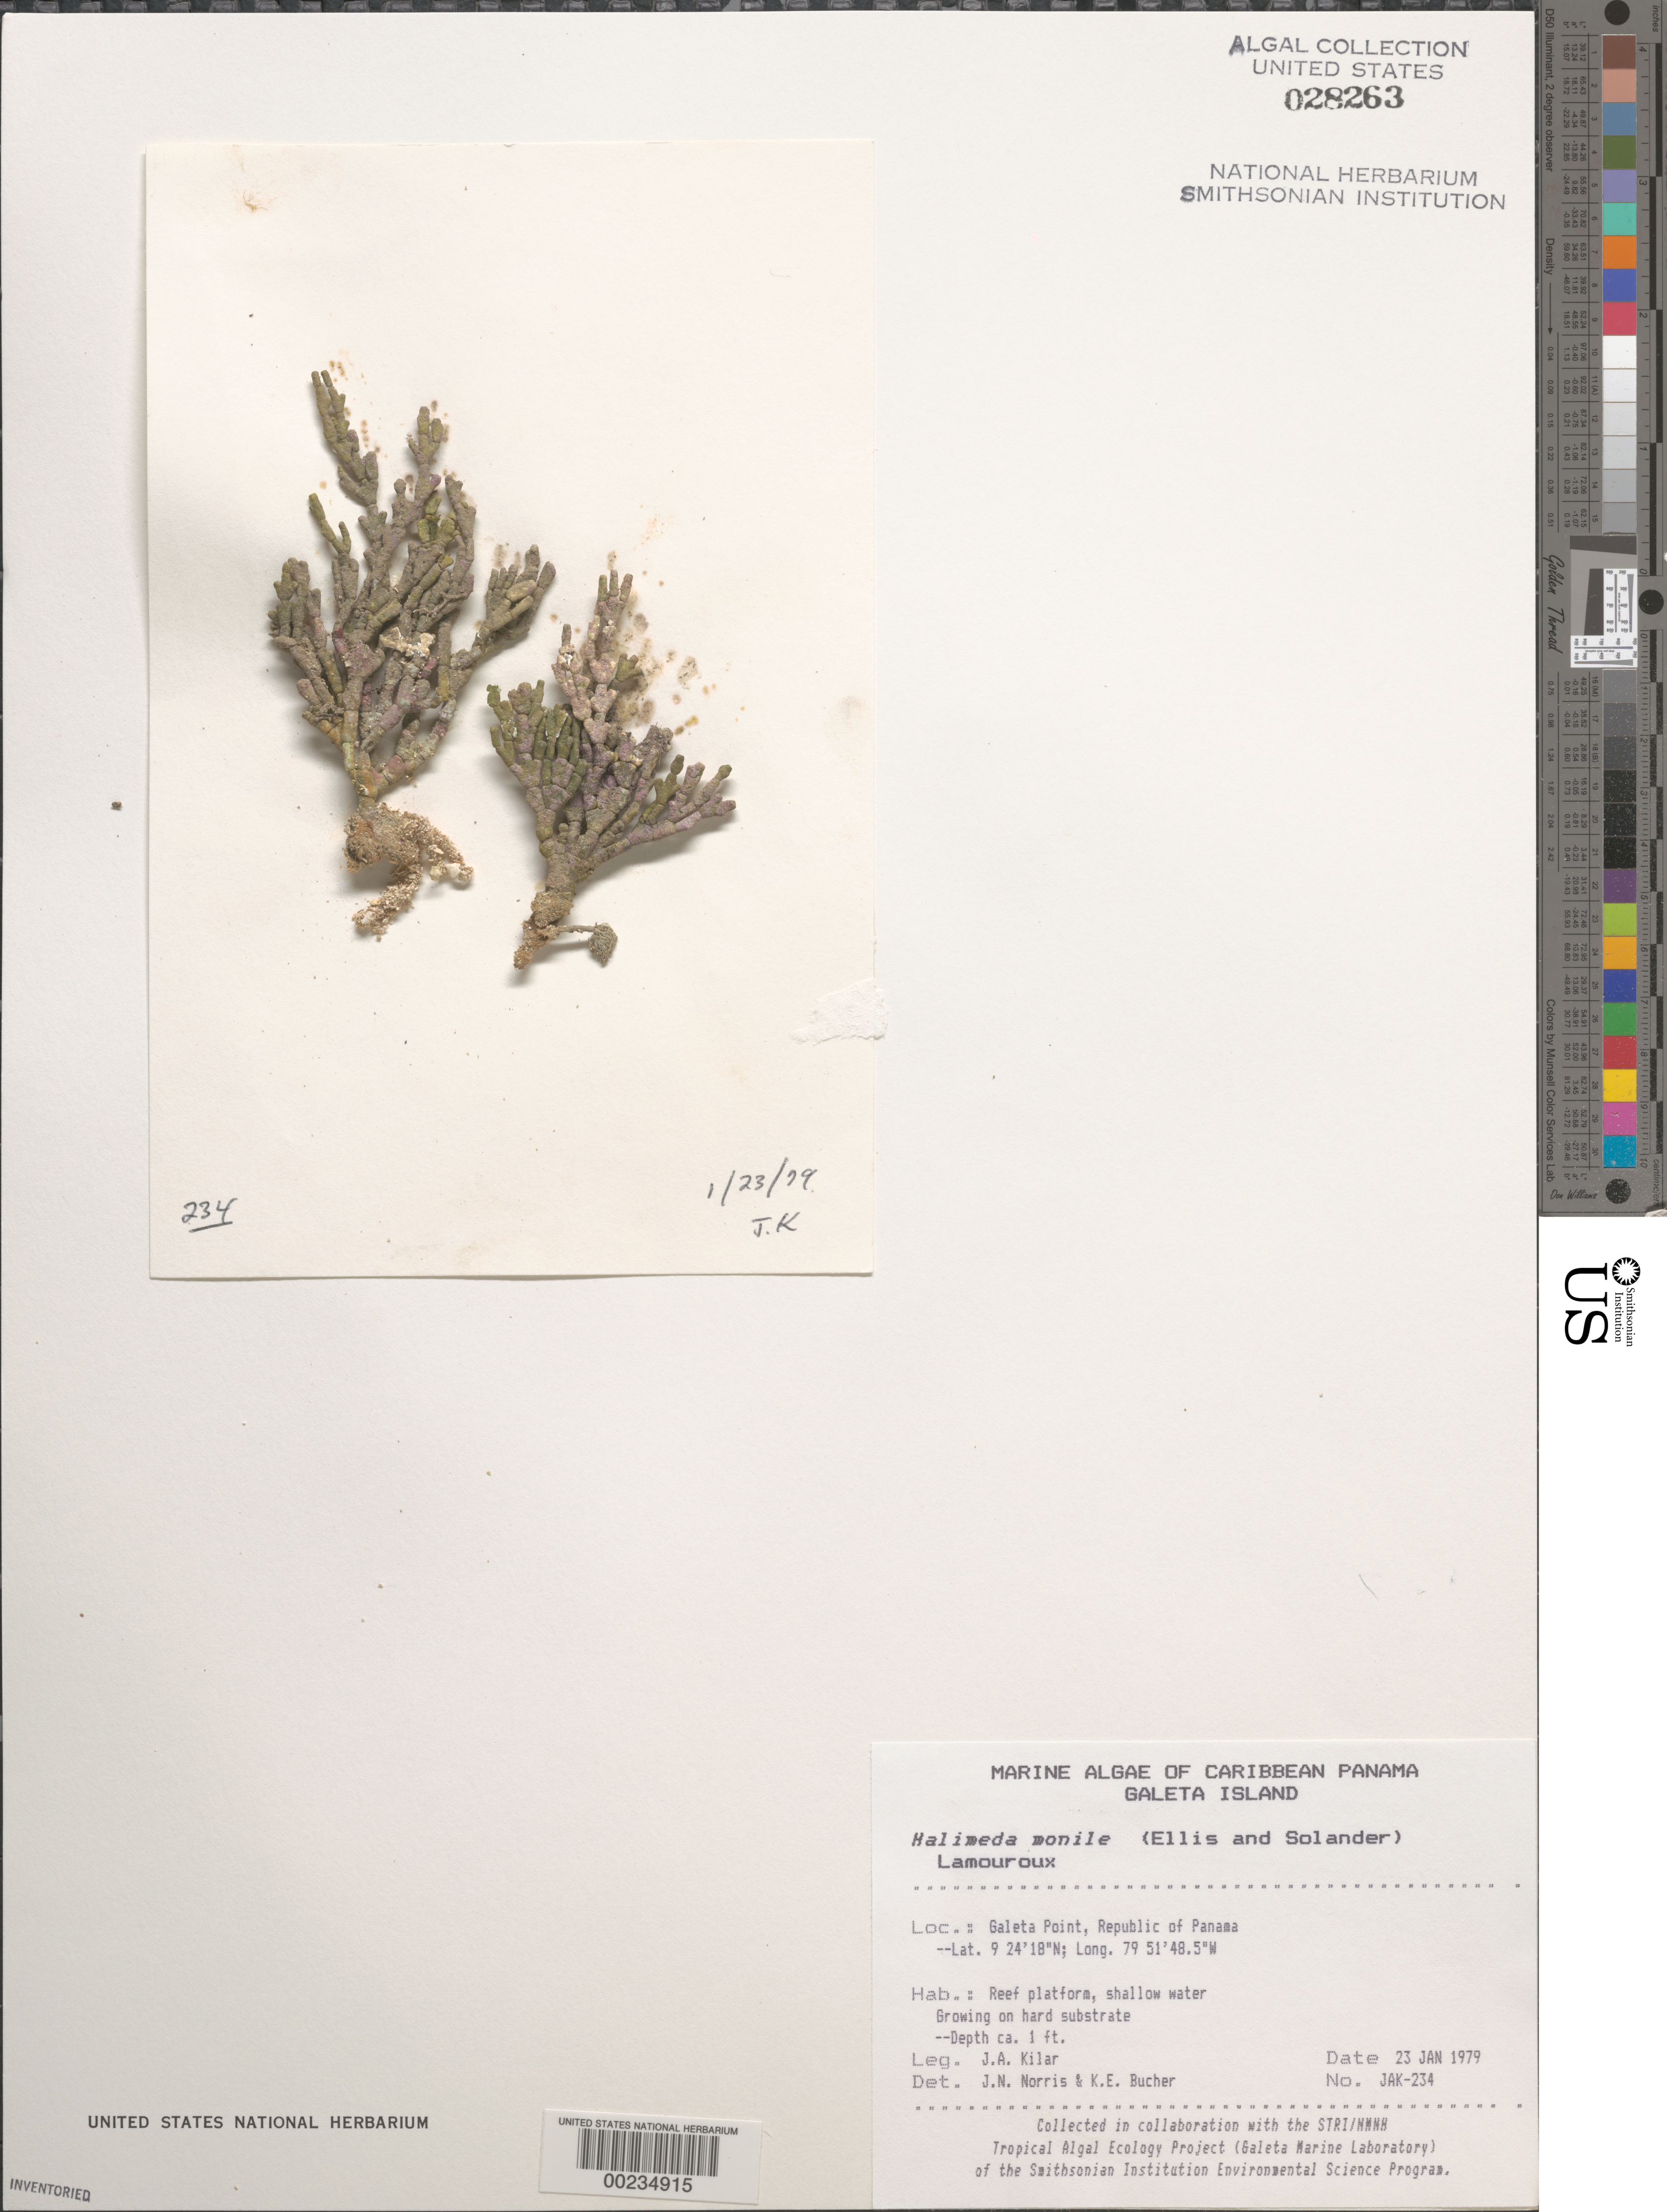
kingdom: Plantae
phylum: Chlorophyta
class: Ulvophyceae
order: Bryopsidales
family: Halimedaceae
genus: Halimeda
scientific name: Halimeda monile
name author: (J. Ellis & Sol.) J.V.Lamouroux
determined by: Norris, J. N.; Bucher, K. E.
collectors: J. A. Kilar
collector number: JAK-234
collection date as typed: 23 Jan 1979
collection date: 1979-01-23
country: Panama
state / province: Colón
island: Galeta Island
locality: Galeta Point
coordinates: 9 24' 18" N, 79 51' 48.5" W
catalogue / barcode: US 28263